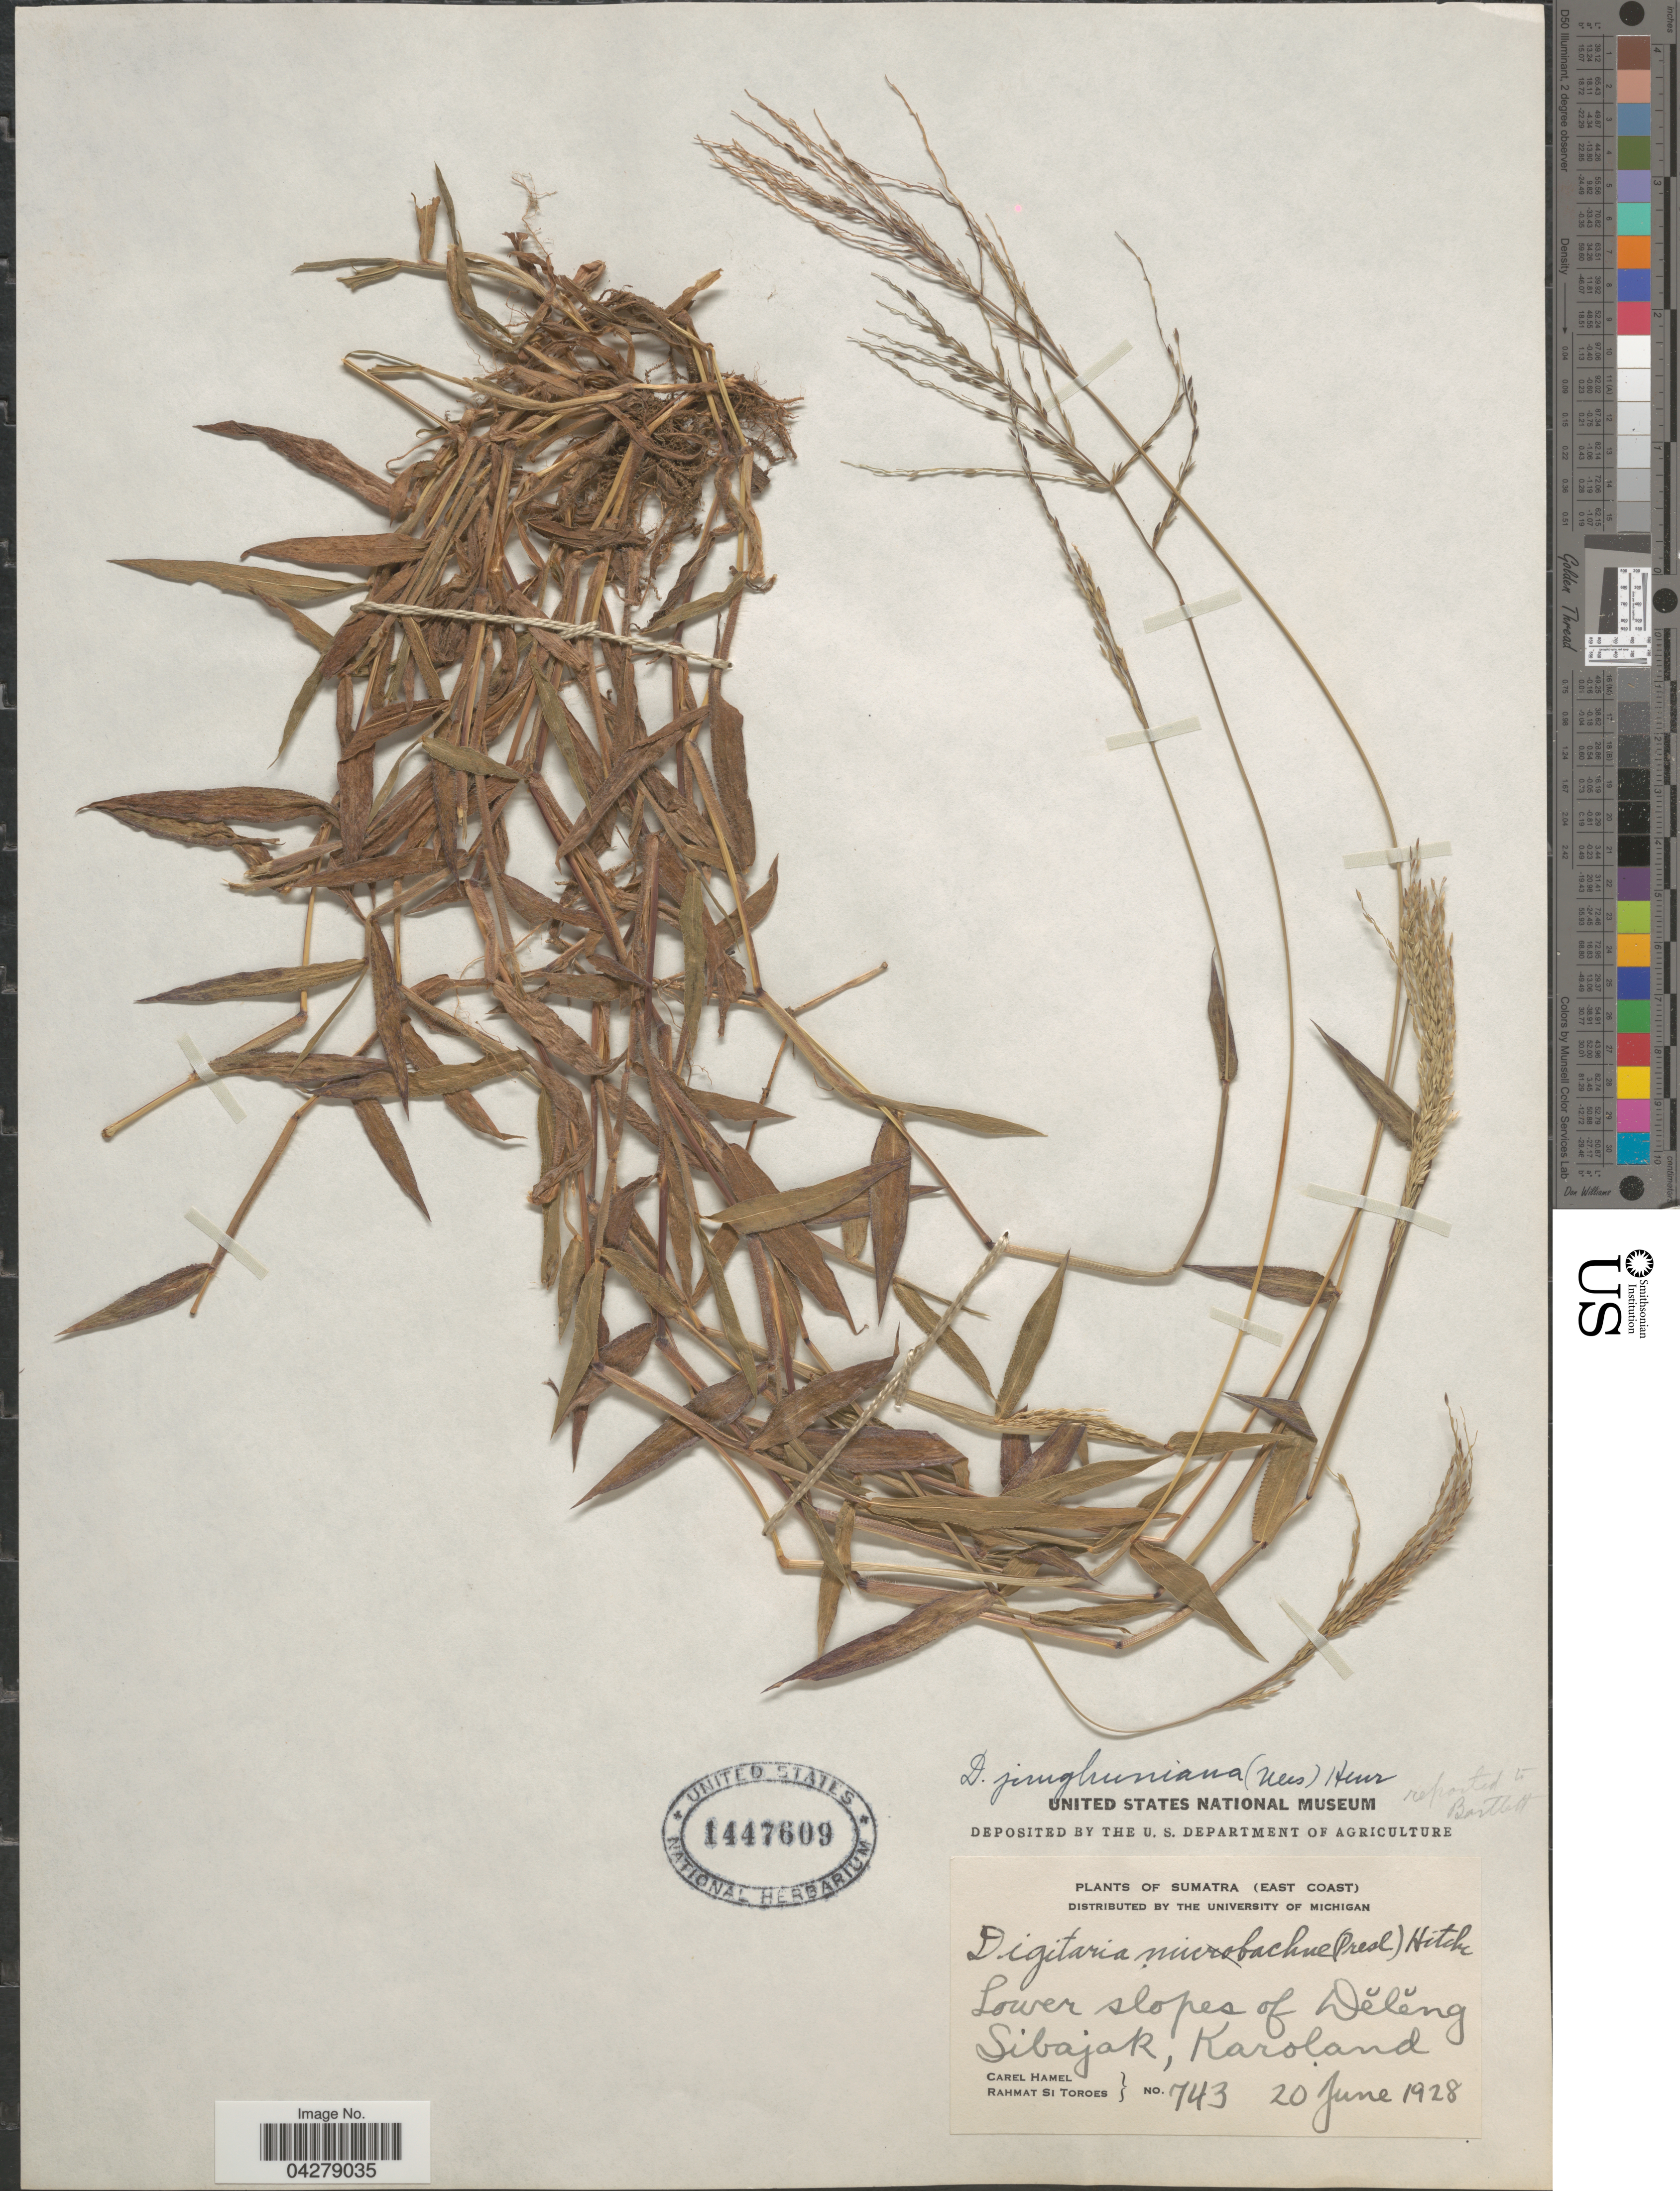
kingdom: Plantae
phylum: Tracheophyta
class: Liliopsida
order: Poales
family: Poaceae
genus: Digitaria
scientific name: Digitaria junghuhniana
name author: (Nees ex Steud.) Henr.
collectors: C. Hamel & Rahmat Si Boeea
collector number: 743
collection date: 1928-06-20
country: Indonesia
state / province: Sumatra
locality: (East Coast). Lower slopes of Dĕlĕng Sibajak, Karoland.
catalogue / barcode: US 1447609